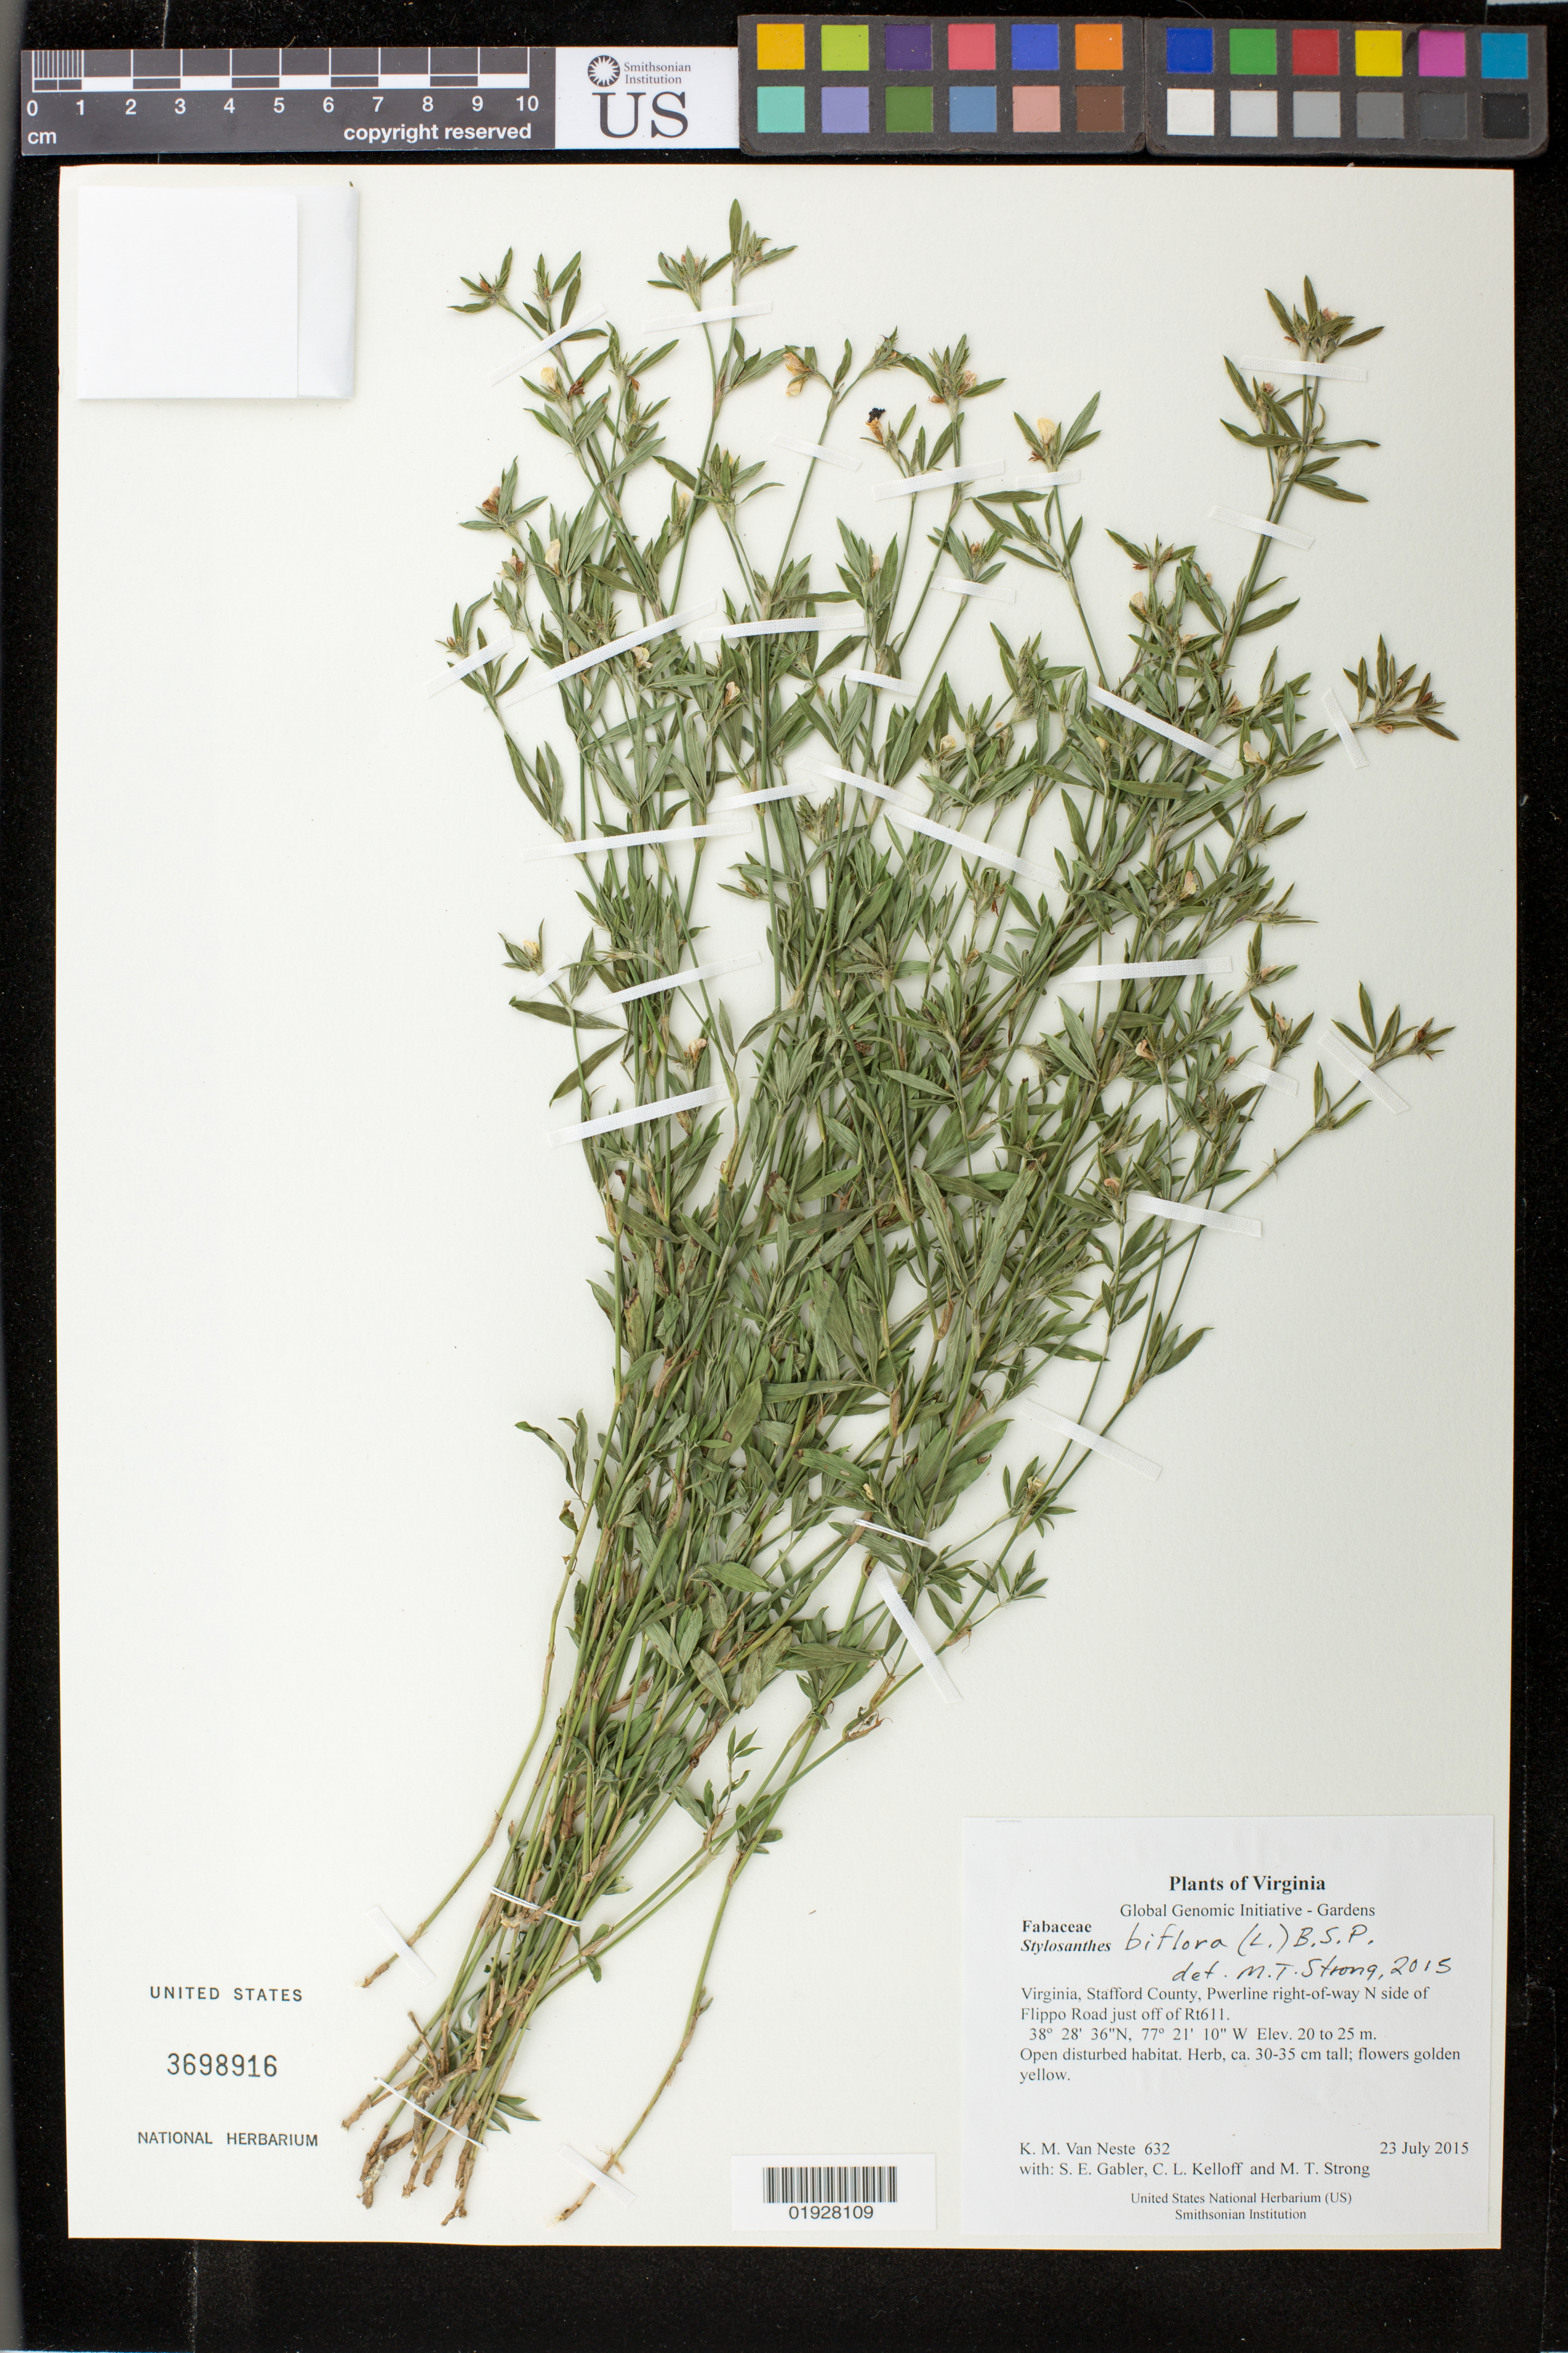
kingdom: Plantae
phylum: Tracheophyta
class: Magnoliopsida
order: Fabales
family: Fabaceae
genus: Stylosanthes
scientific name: Stylosanthes biflora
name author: (L.) Britton et al.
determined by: Strong, M. T., (US), Smithsonian Institution - National Museum of Natural History (UNITED STATES)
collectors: K. M. Van Neste, S. E. Gabler, C. L. Kelloff & M. T. Strong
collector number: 632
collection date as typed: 23 July 2015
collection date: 2015-07-23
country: United States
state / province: Virginia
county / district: Stafford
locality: Pwerline right-of-way N side of Flippo Road just off of Rt611.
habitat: Open disturbed habitat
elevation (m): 20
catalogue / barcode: US 3698916